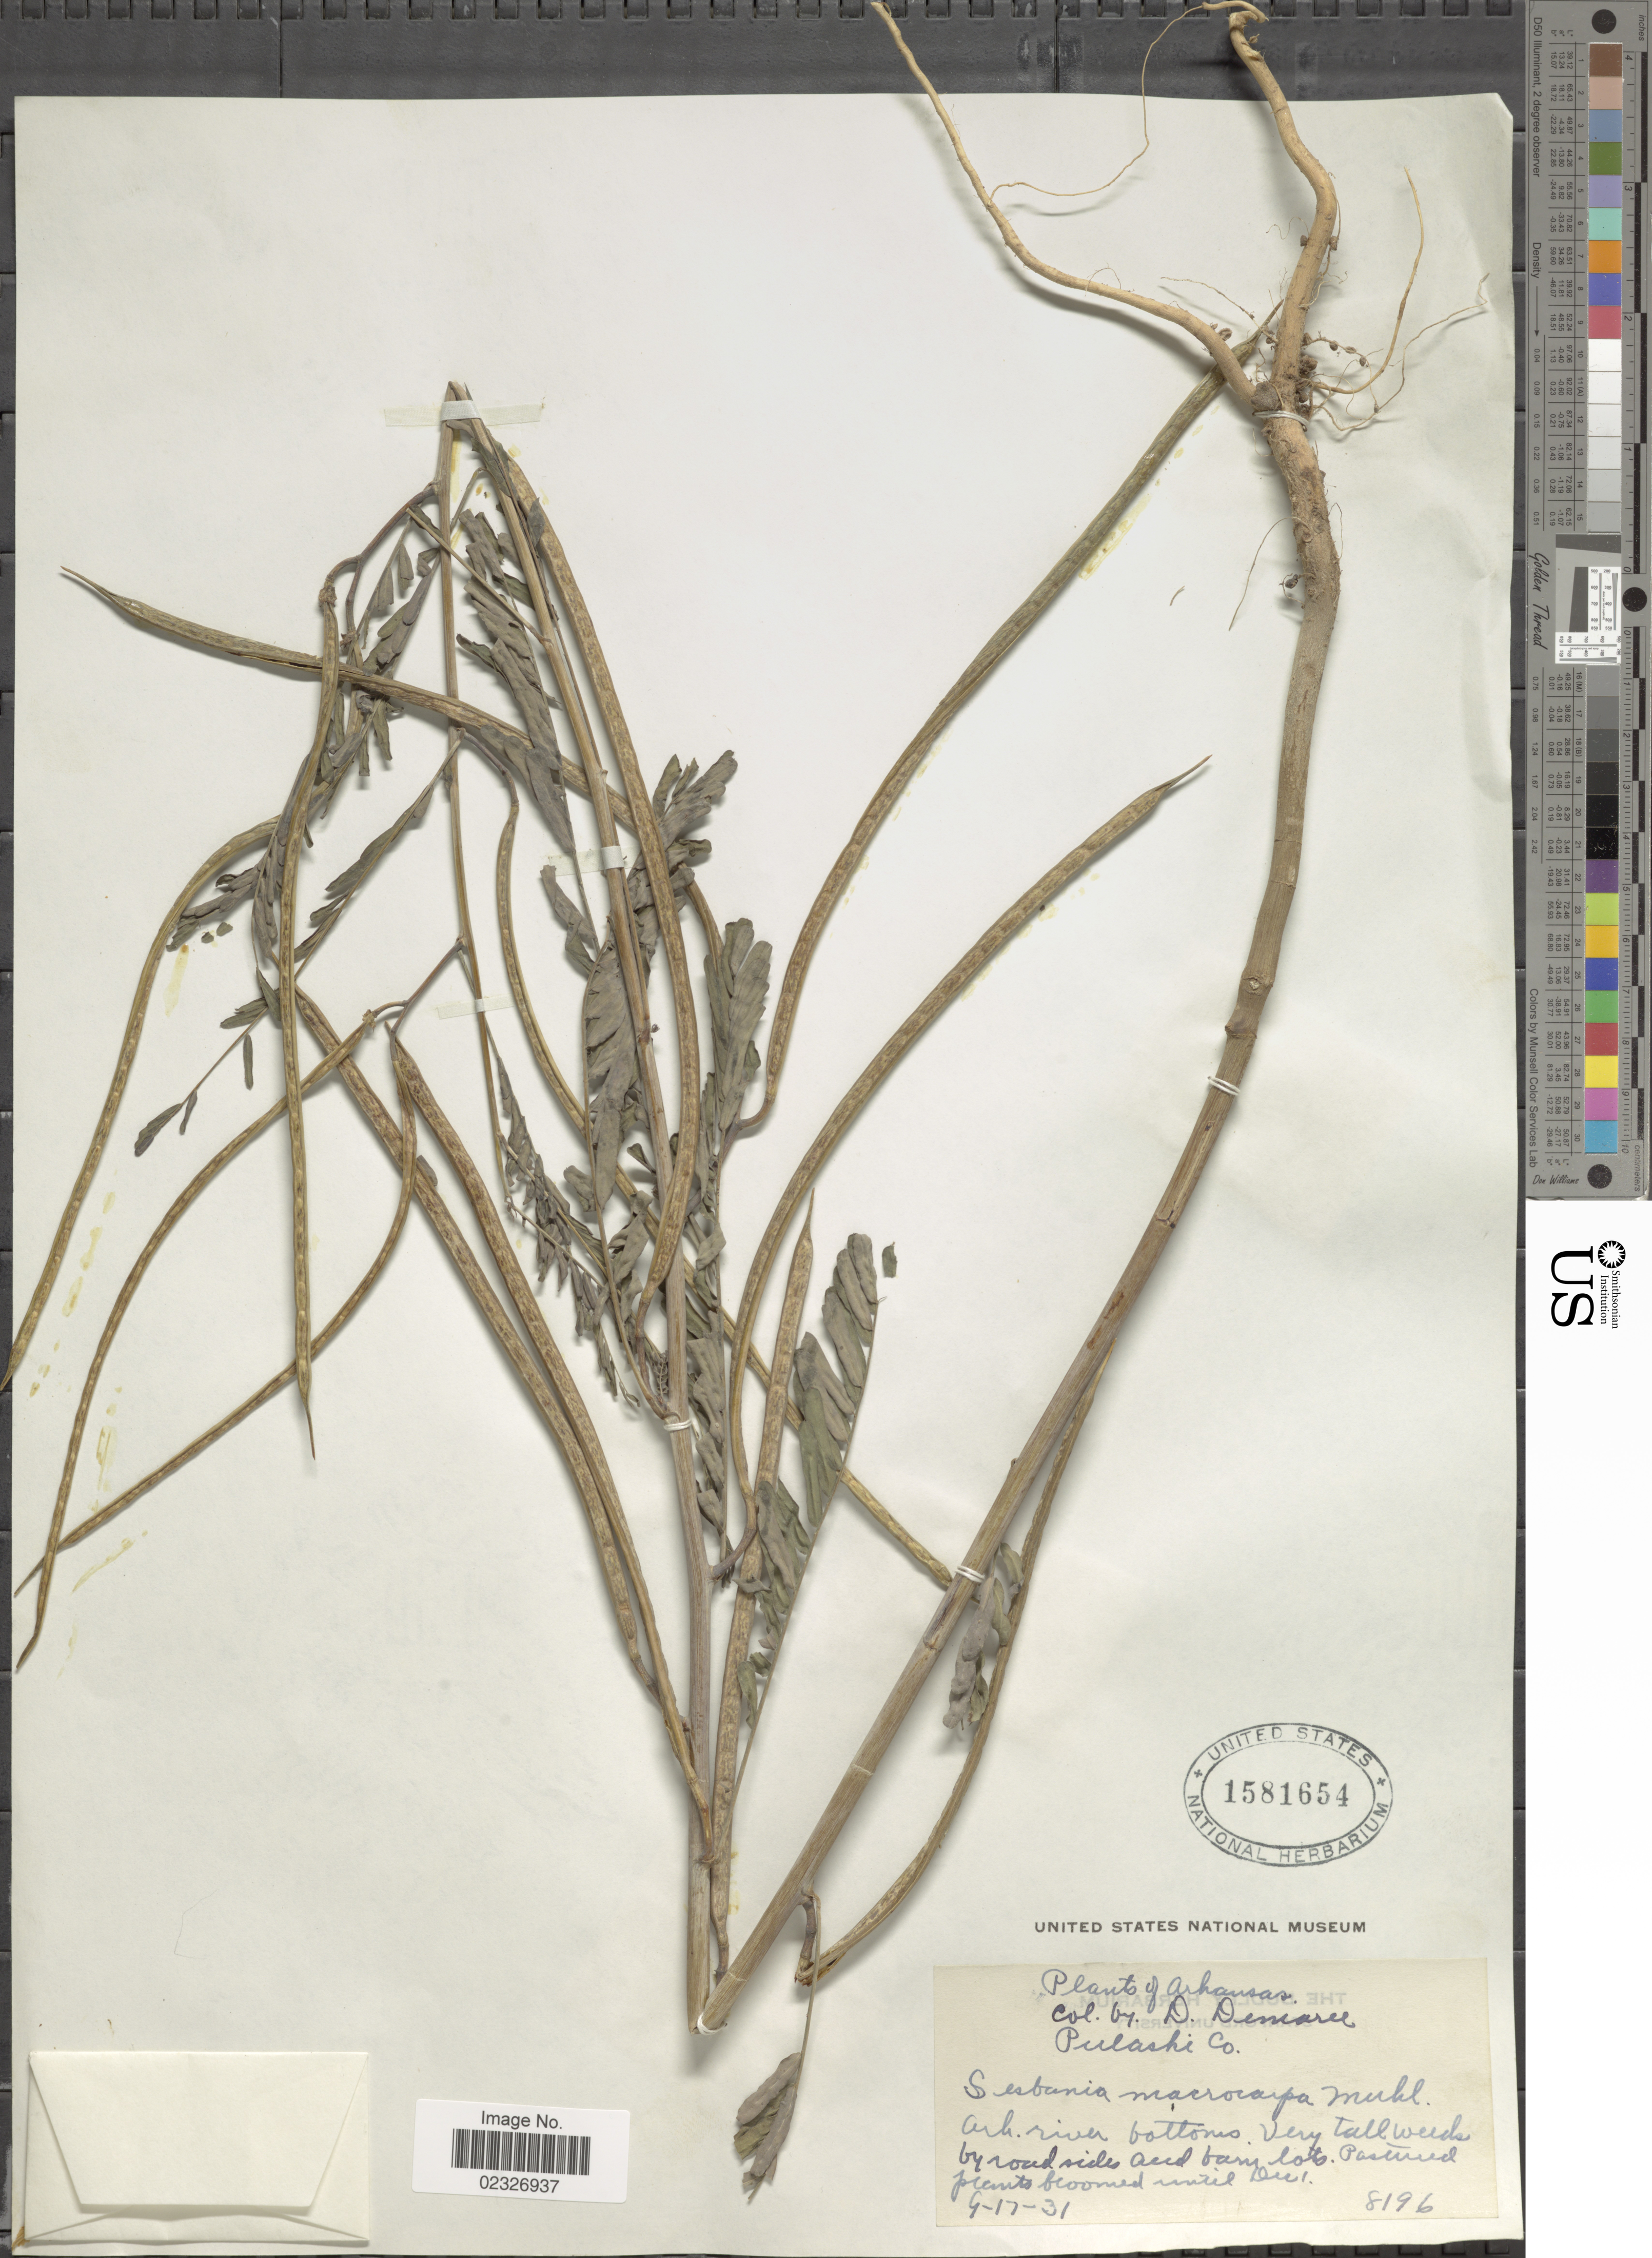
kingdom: Plantae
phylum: Tracheophyta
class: Magnoliopsida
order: Fabales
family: Fabaceae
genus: Sesbania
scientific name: Sesbania exaltata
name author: (Raf.) Cory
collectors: D. Demaree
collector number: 8196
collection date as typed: Transcribed d/m/y: 17/9/31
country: United States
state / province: Arkansas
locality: Pulashi Co.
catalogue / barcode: US 1581654